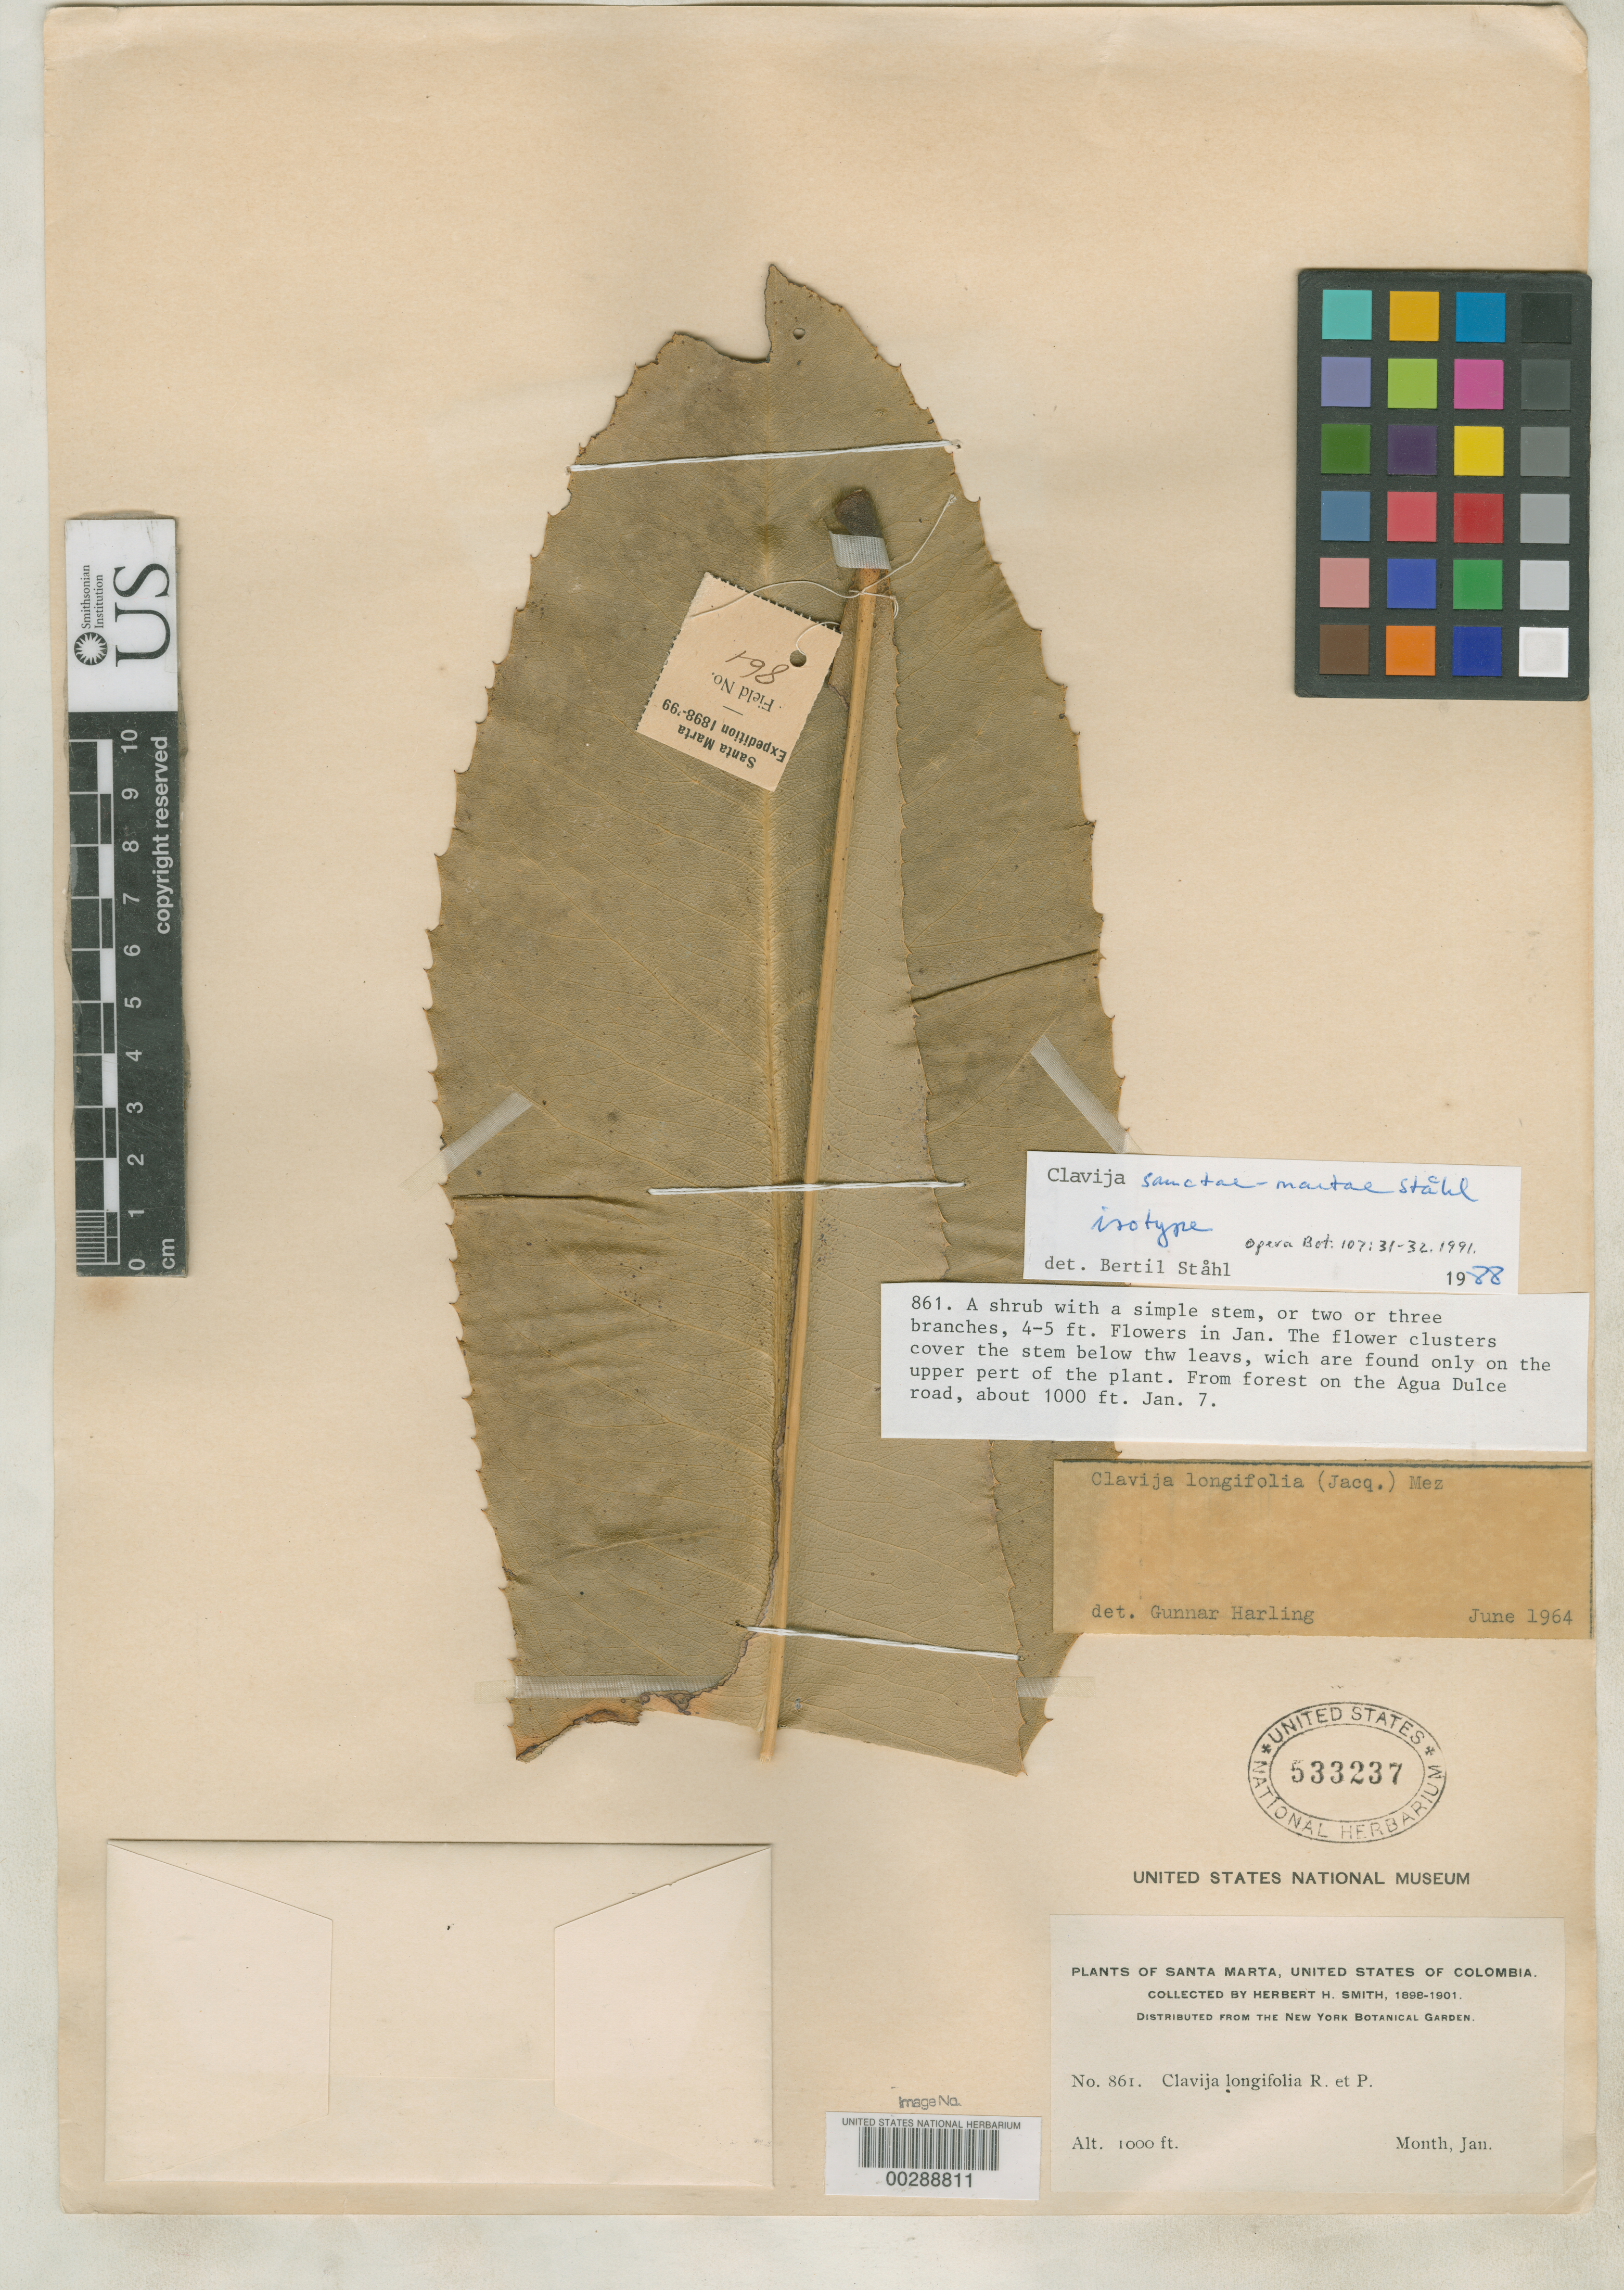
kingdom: Plantae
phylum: Tracheophyta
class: Magnoliopsida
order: Ericales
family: Primulaceae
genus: Clavija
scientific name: Clavija sanctae-martae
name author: B. Ståhl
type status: Isotype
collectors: Herbert H. Smith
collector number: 861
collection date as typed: Jan 1898 to -- Jan 1901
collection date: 1898-01/1901-01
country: Colombia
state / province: Magdalena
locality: Forest on Agua Dulce road, Santamarta.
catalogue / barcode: US 533237